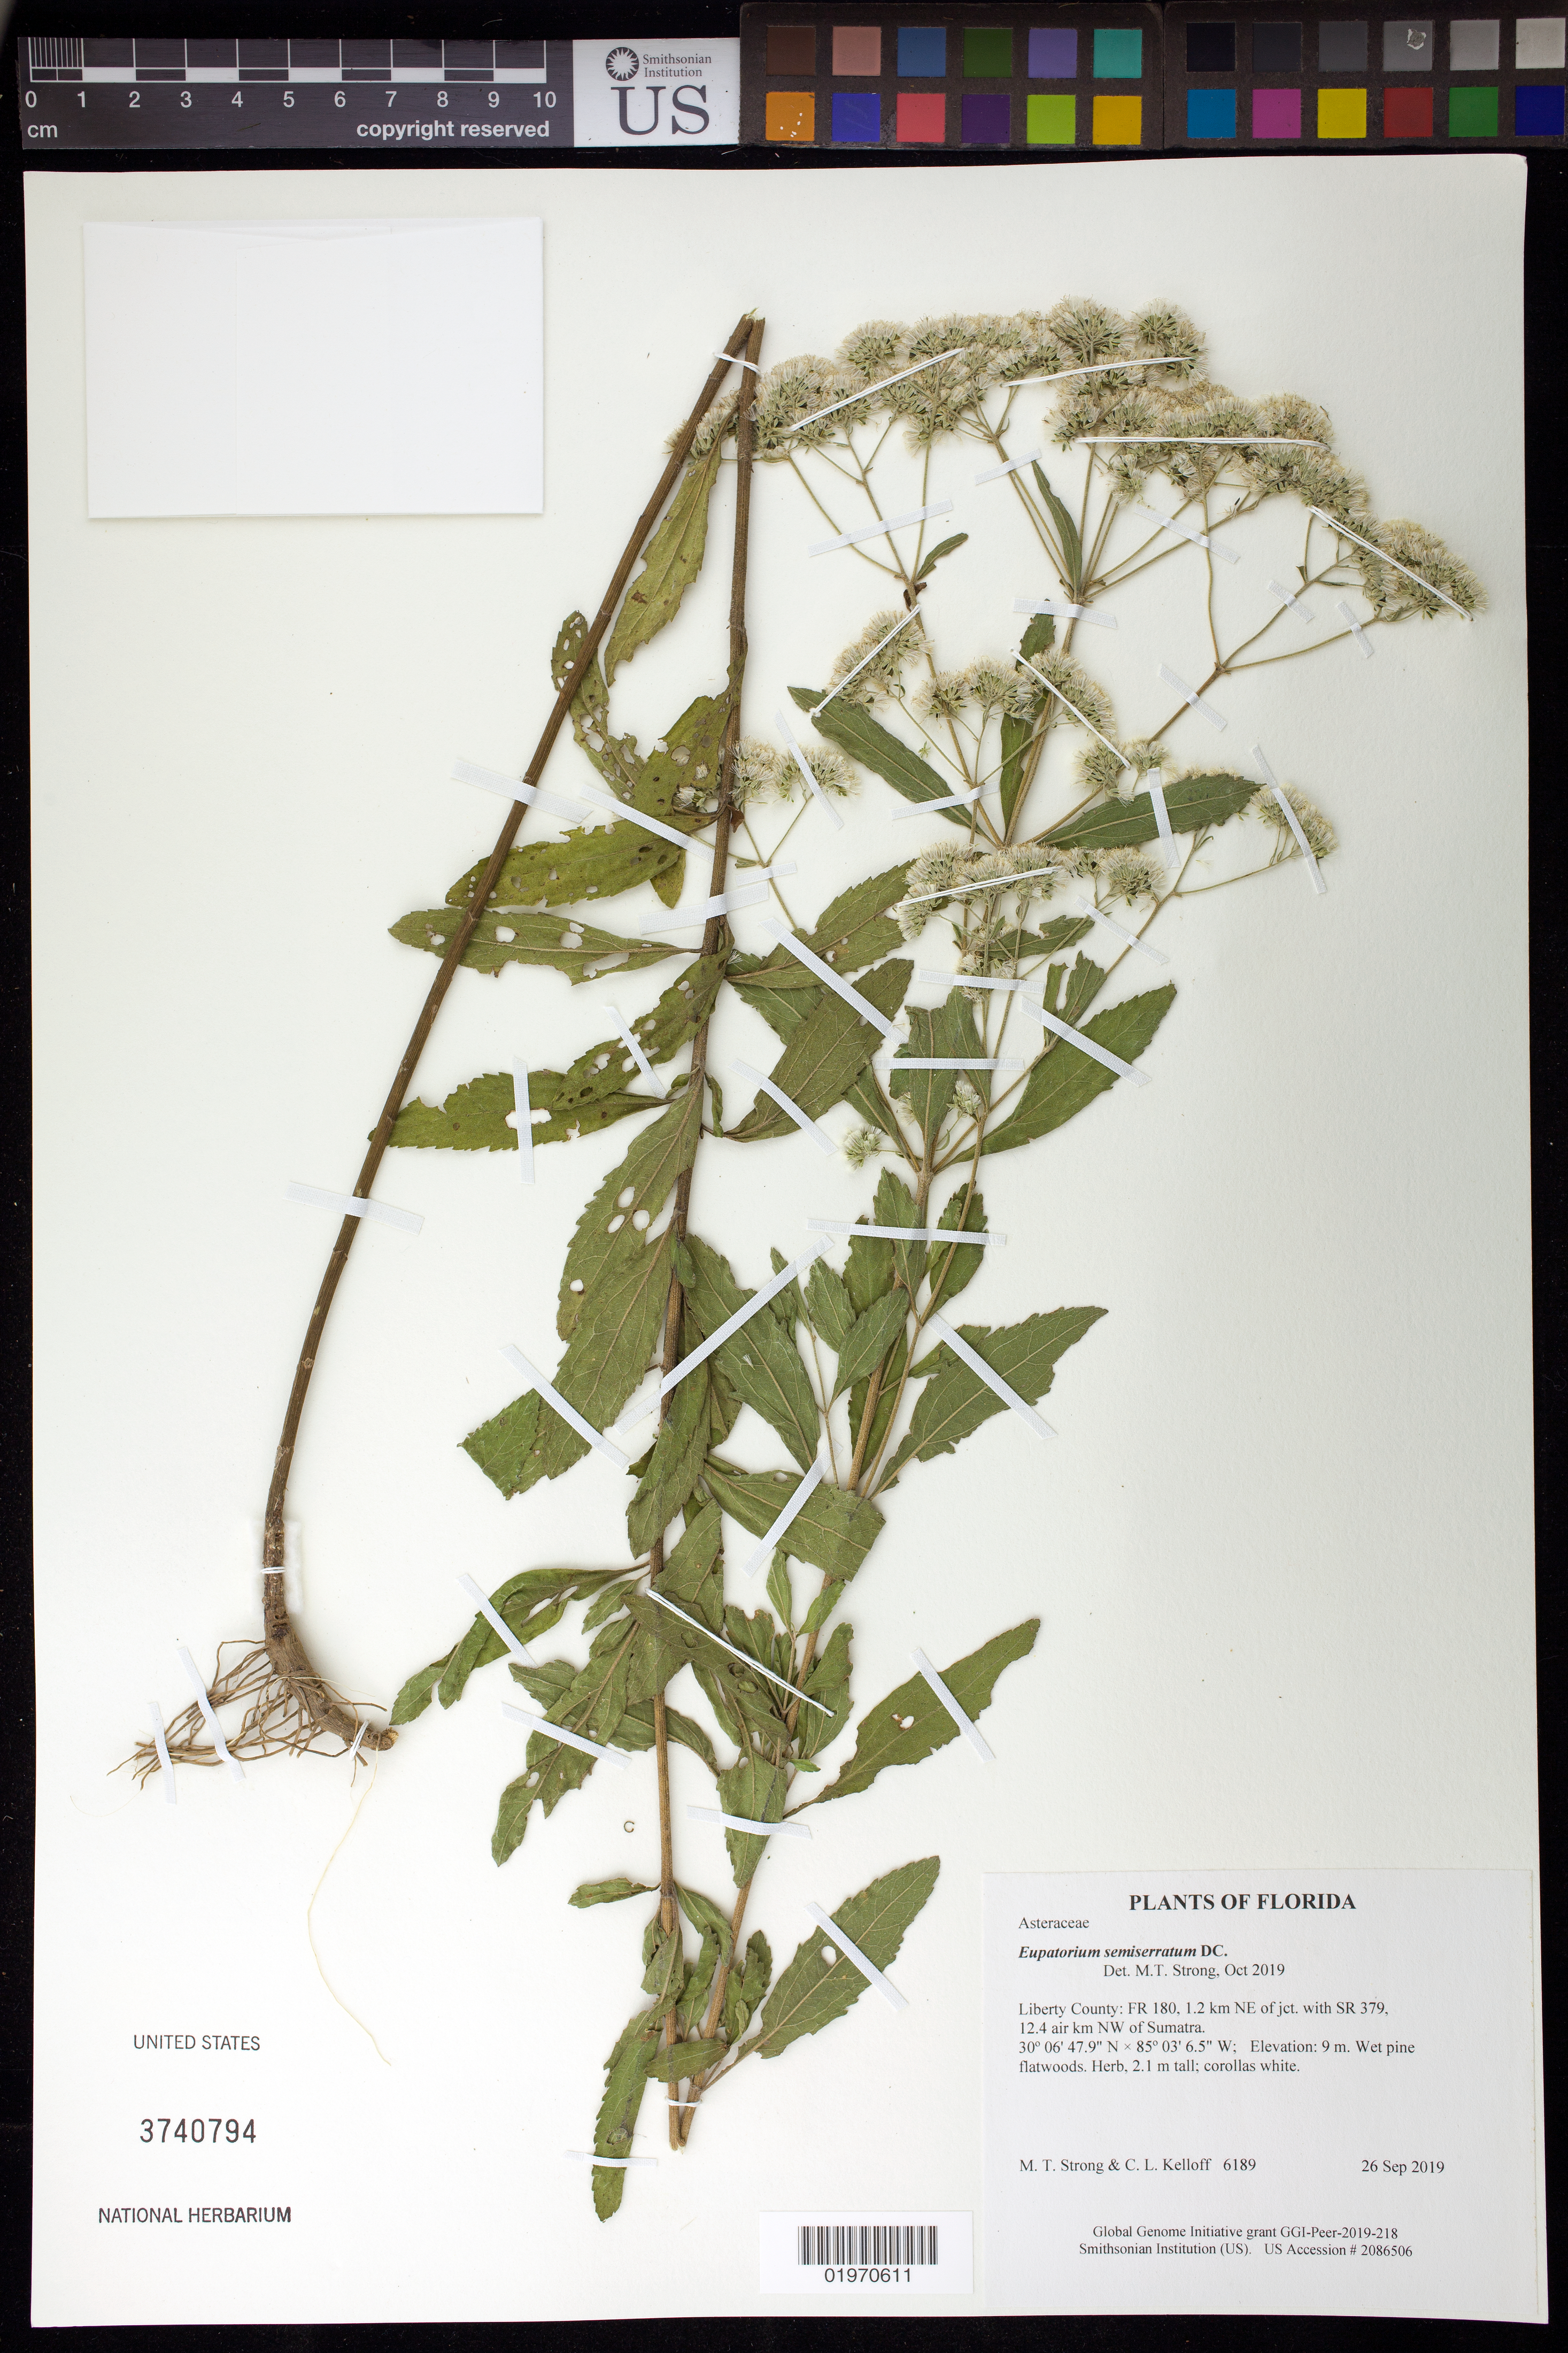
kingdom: Plantae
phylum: Tracheophyta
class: Magnoliopsida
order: Asterales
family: Asteraceae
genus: Eupatorium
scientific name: Eupatorium semiserratum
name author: DC.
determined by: Strong, Mark T., (BOT), Smithsonian Institution - National Museum of Natural History (UNITED STATES)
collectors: M. T. Strong & C. L. Kelloff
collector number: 6189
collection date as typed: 26 Sep 2019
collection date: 2019-09-26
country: United States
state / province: Florida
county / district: Liberty County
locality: FR 180, 1.2 km NE of jct. with SR 379, 12.4 air km NW of Sumatra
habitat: Wet pine flatwoods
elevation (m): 9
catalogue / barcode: US 3740794